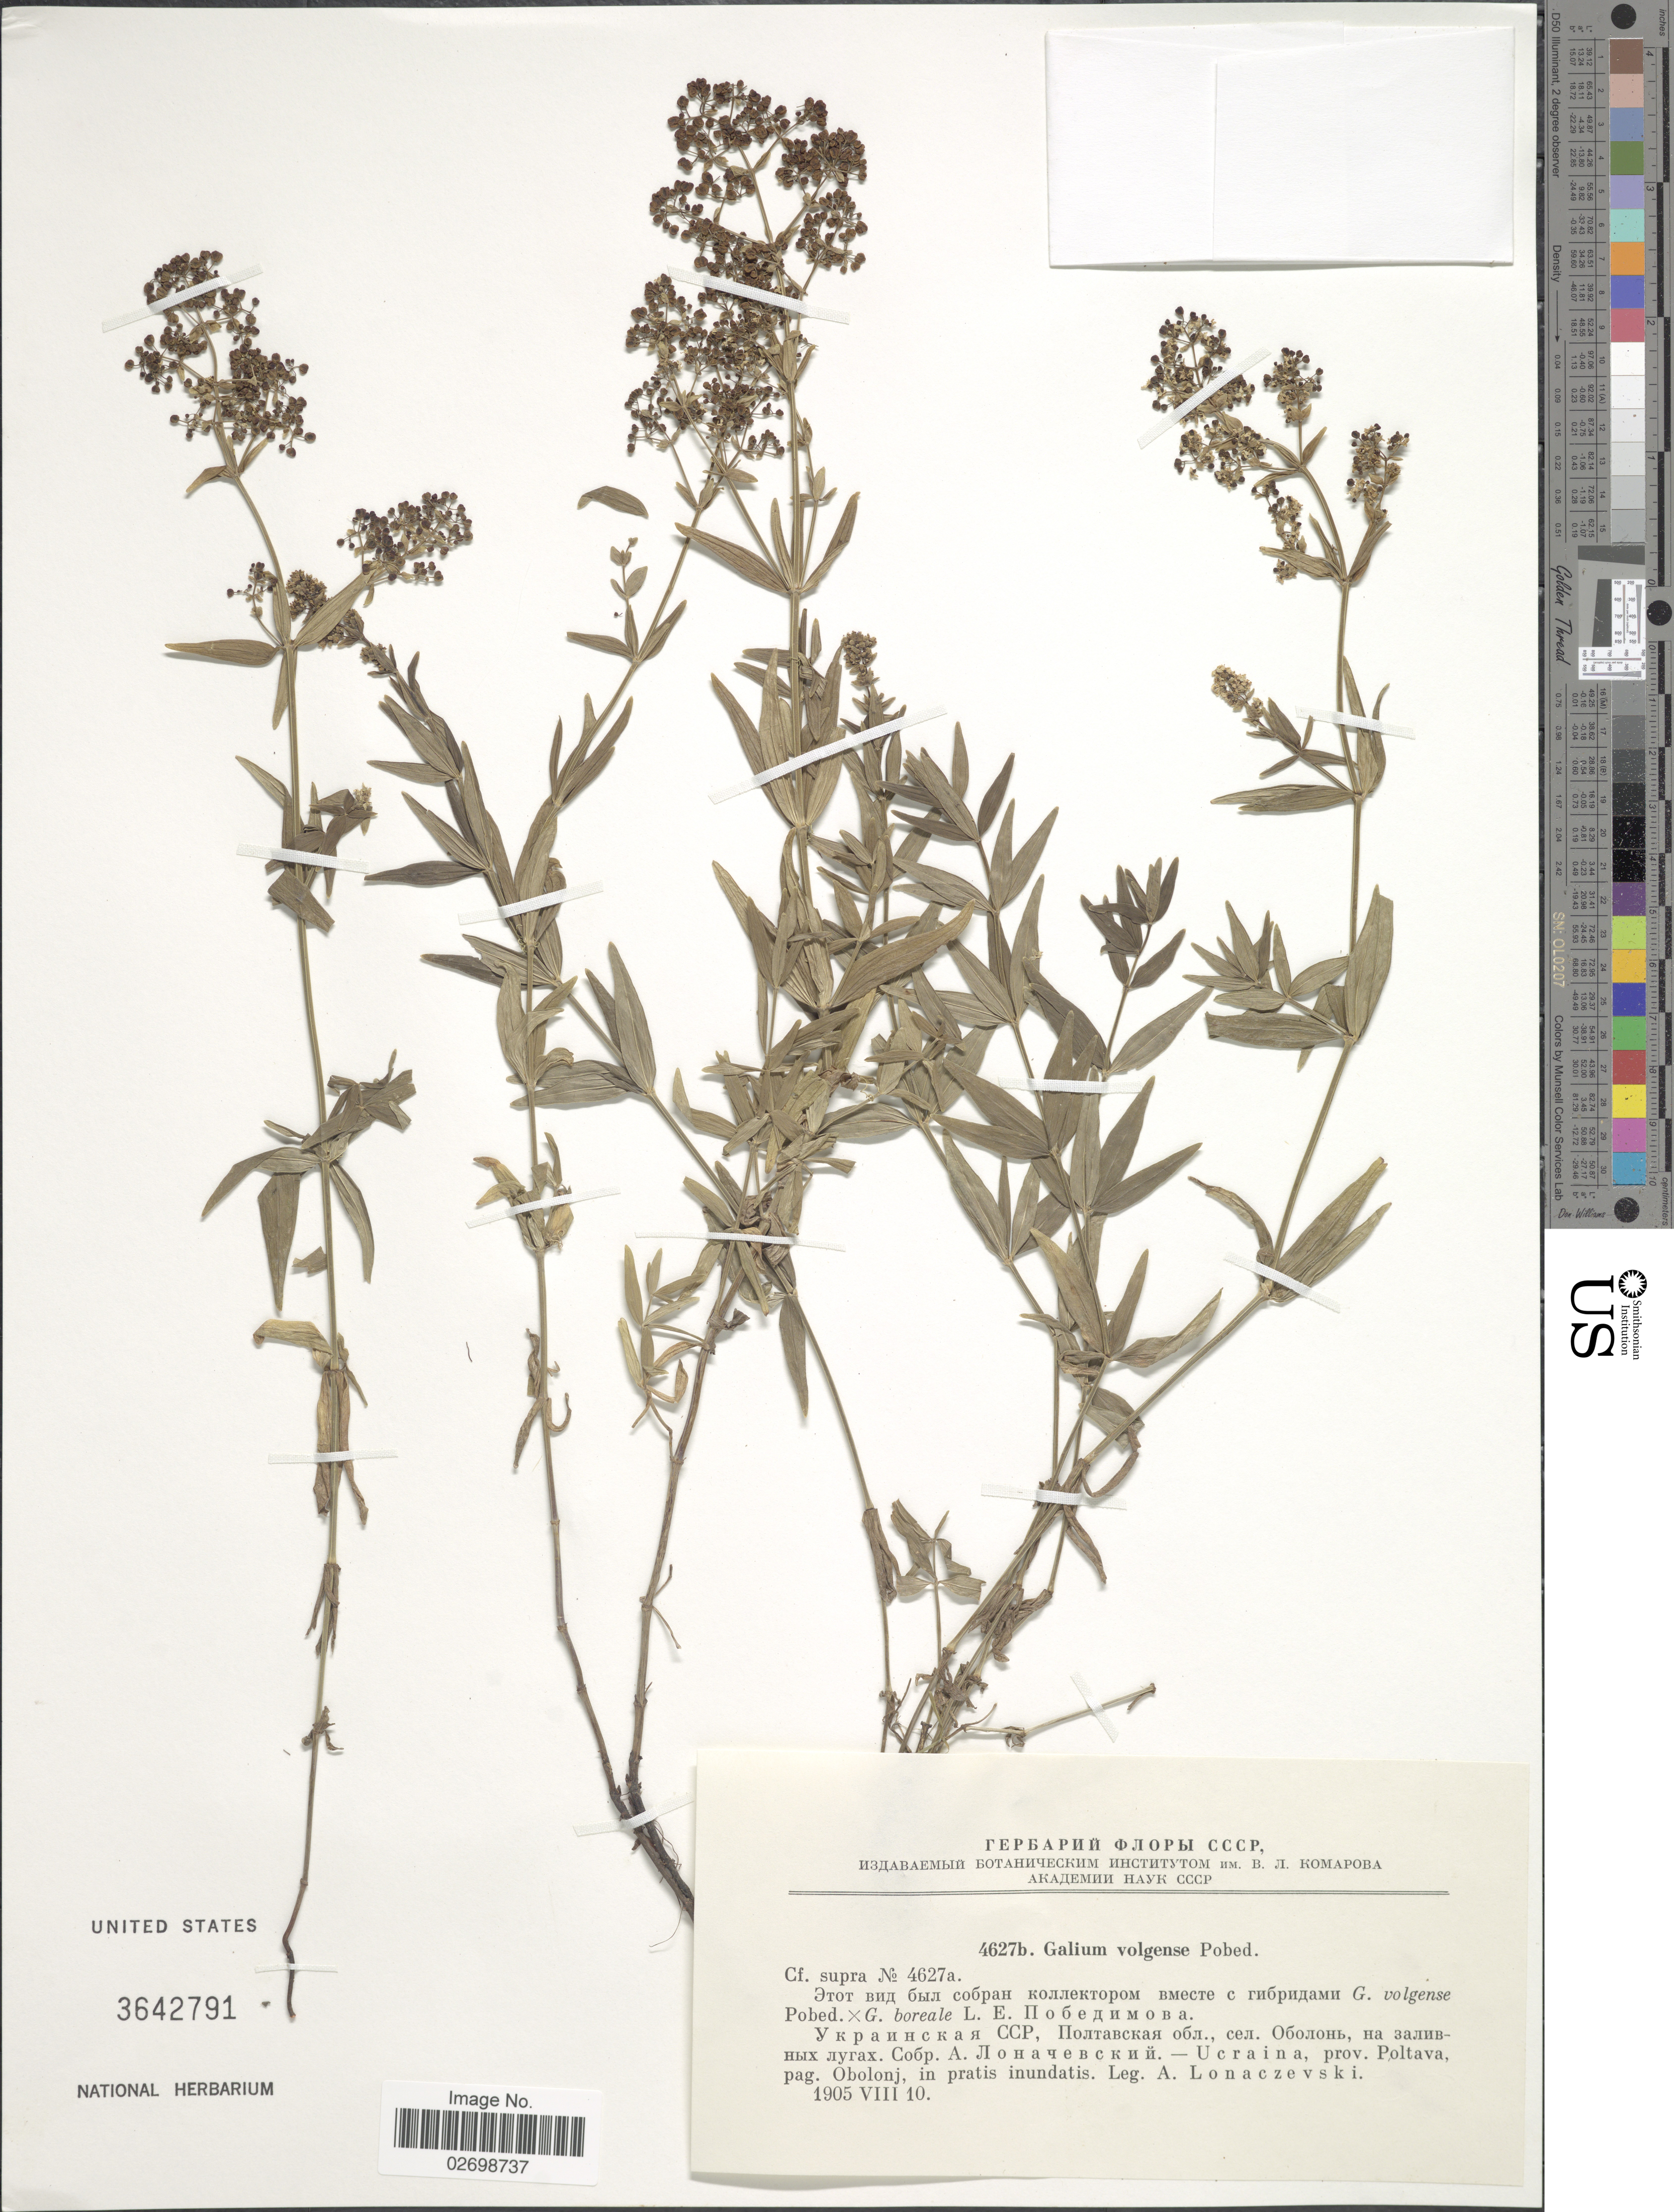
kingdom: Plantae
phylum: Tracheophyta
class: Magnoliopsida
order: Gentianales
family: Rubiaceae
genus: Galium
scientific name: Galium volgense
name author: Pobed.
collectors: A. Lonaczevsky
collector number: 4627b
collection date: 1905-08-10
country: Ukraine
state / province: Poltava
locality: Ucraina, Prov. Poltava, pag. Obolonj, in pratis inundatis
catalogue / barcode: US 3642791